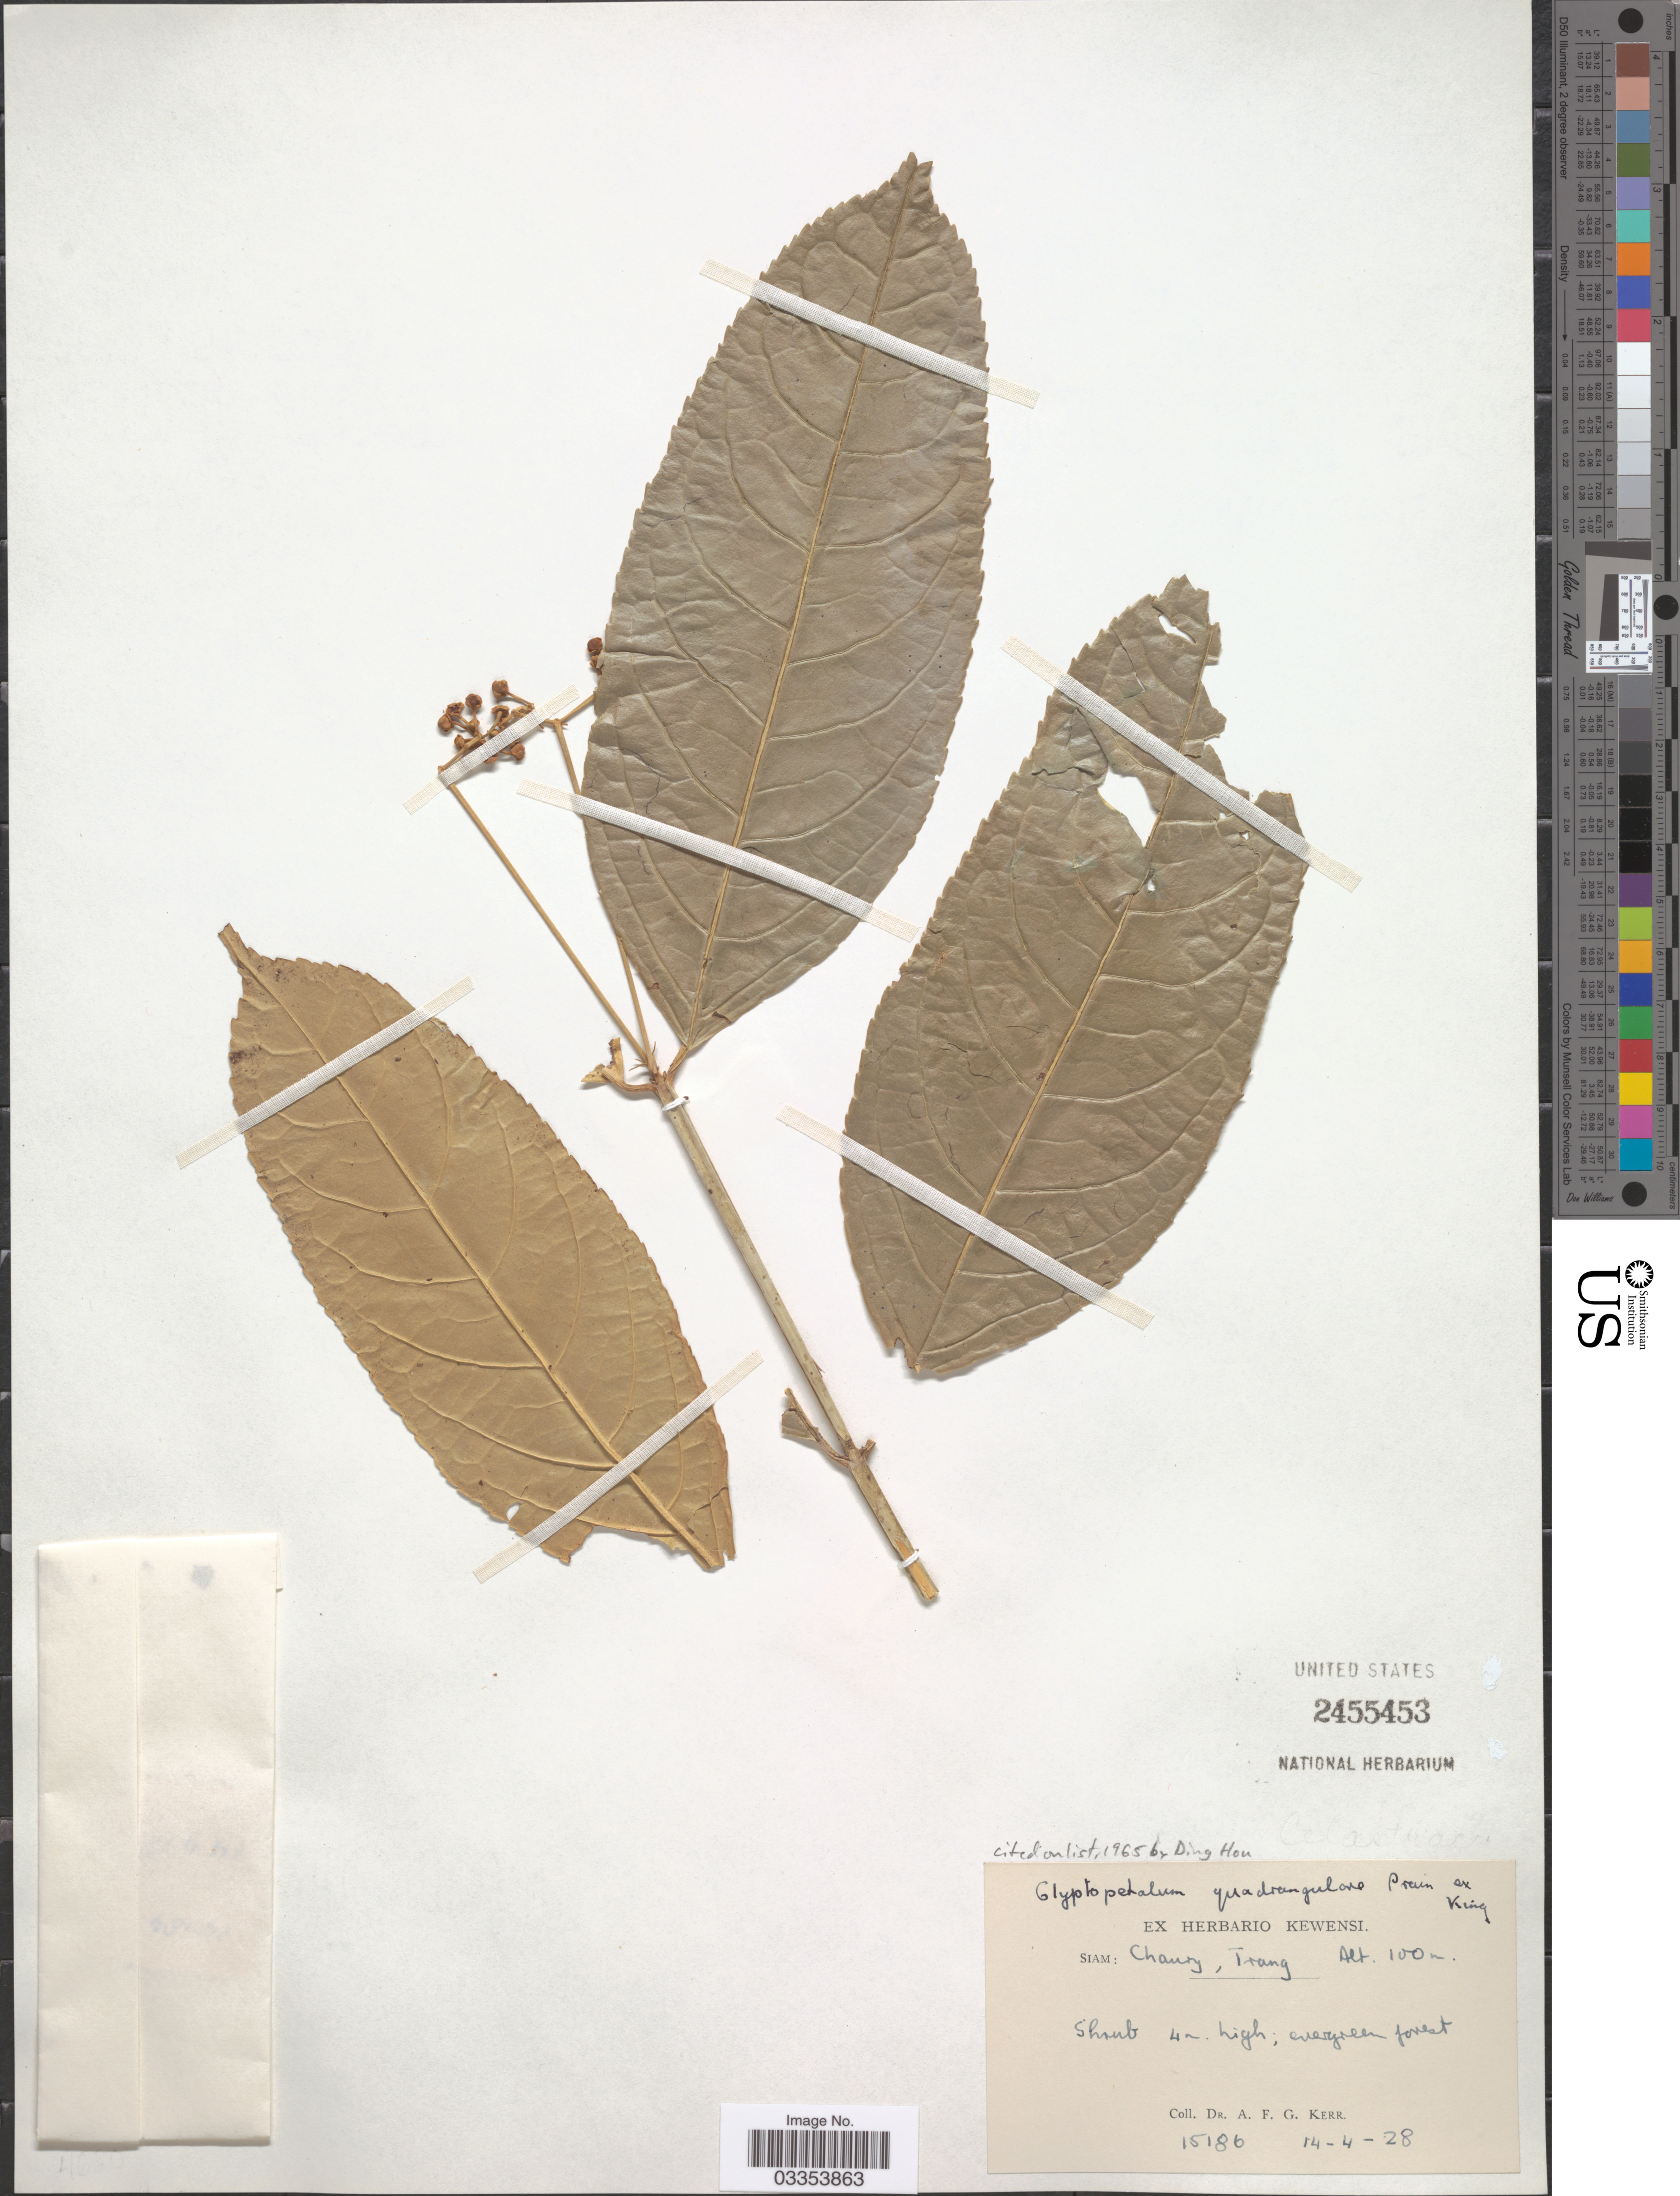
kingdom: Plantae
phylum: Tracheophyta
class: Magnoliopsida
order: Celastrales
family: Celastraceae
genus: Glyptopetalum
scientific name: Glyptopetalum quadrangulare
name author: Prain ex King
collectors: A. F. G. Kerr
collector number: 15186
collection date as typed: Transcribed d/m/y: 14/4/28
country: Thailand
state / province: Trang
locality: Siam: Chaury [interpreted].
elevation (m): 100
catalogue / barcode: US 2455453